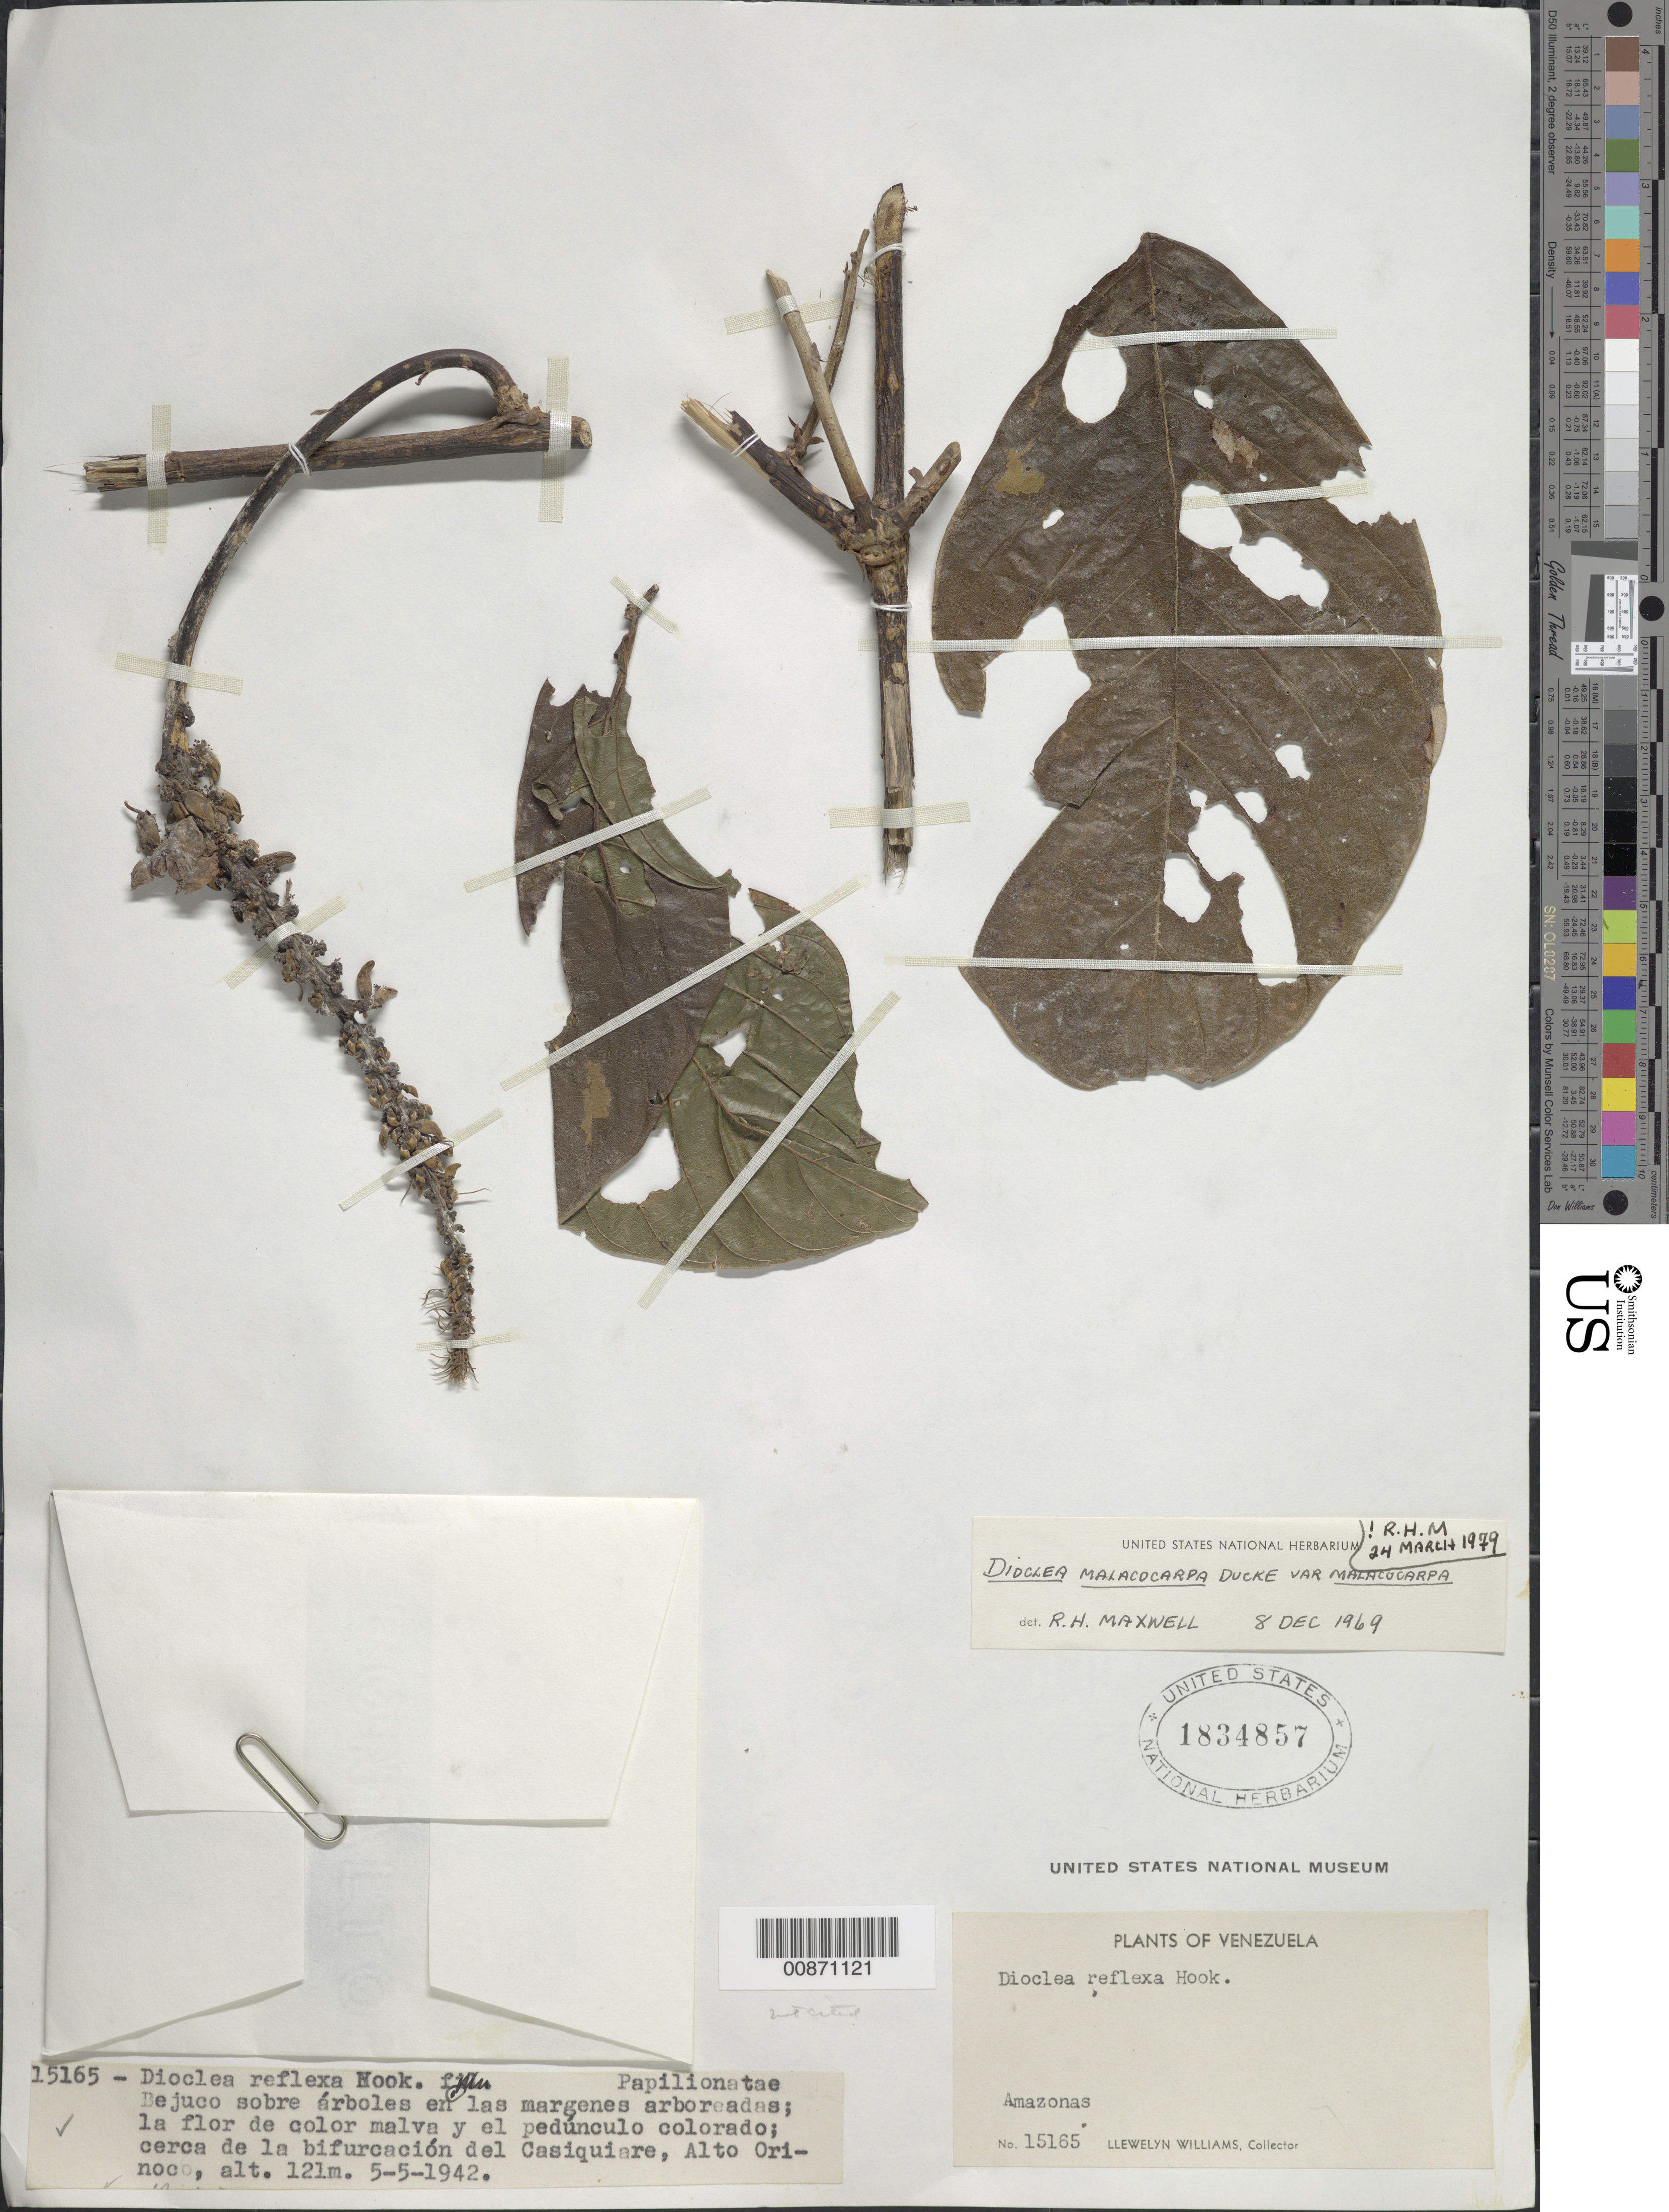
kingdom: Plantae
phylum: Tracheophyta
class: Magnoliopsida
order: Fabales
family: Fabaceae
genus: Macropsychanthus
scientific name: Macropsychanthus malacocarpus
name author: (Ducke) L.P. Queiroz & Snak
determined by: Strong, Mark T., (BOT), Smithsonian Institution - National Museum of Natural History (UNITED STATES)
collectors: Ll. Williams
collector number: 15165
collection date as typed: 5-May-42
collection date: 1942-05-05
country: Venezuela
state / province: Amazonas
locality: Casiquiare, en la bifurcacion del, Alto Orinoco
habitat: Sobre arboles en las margenes arboreadas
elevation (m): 121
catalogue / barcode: US 1834857